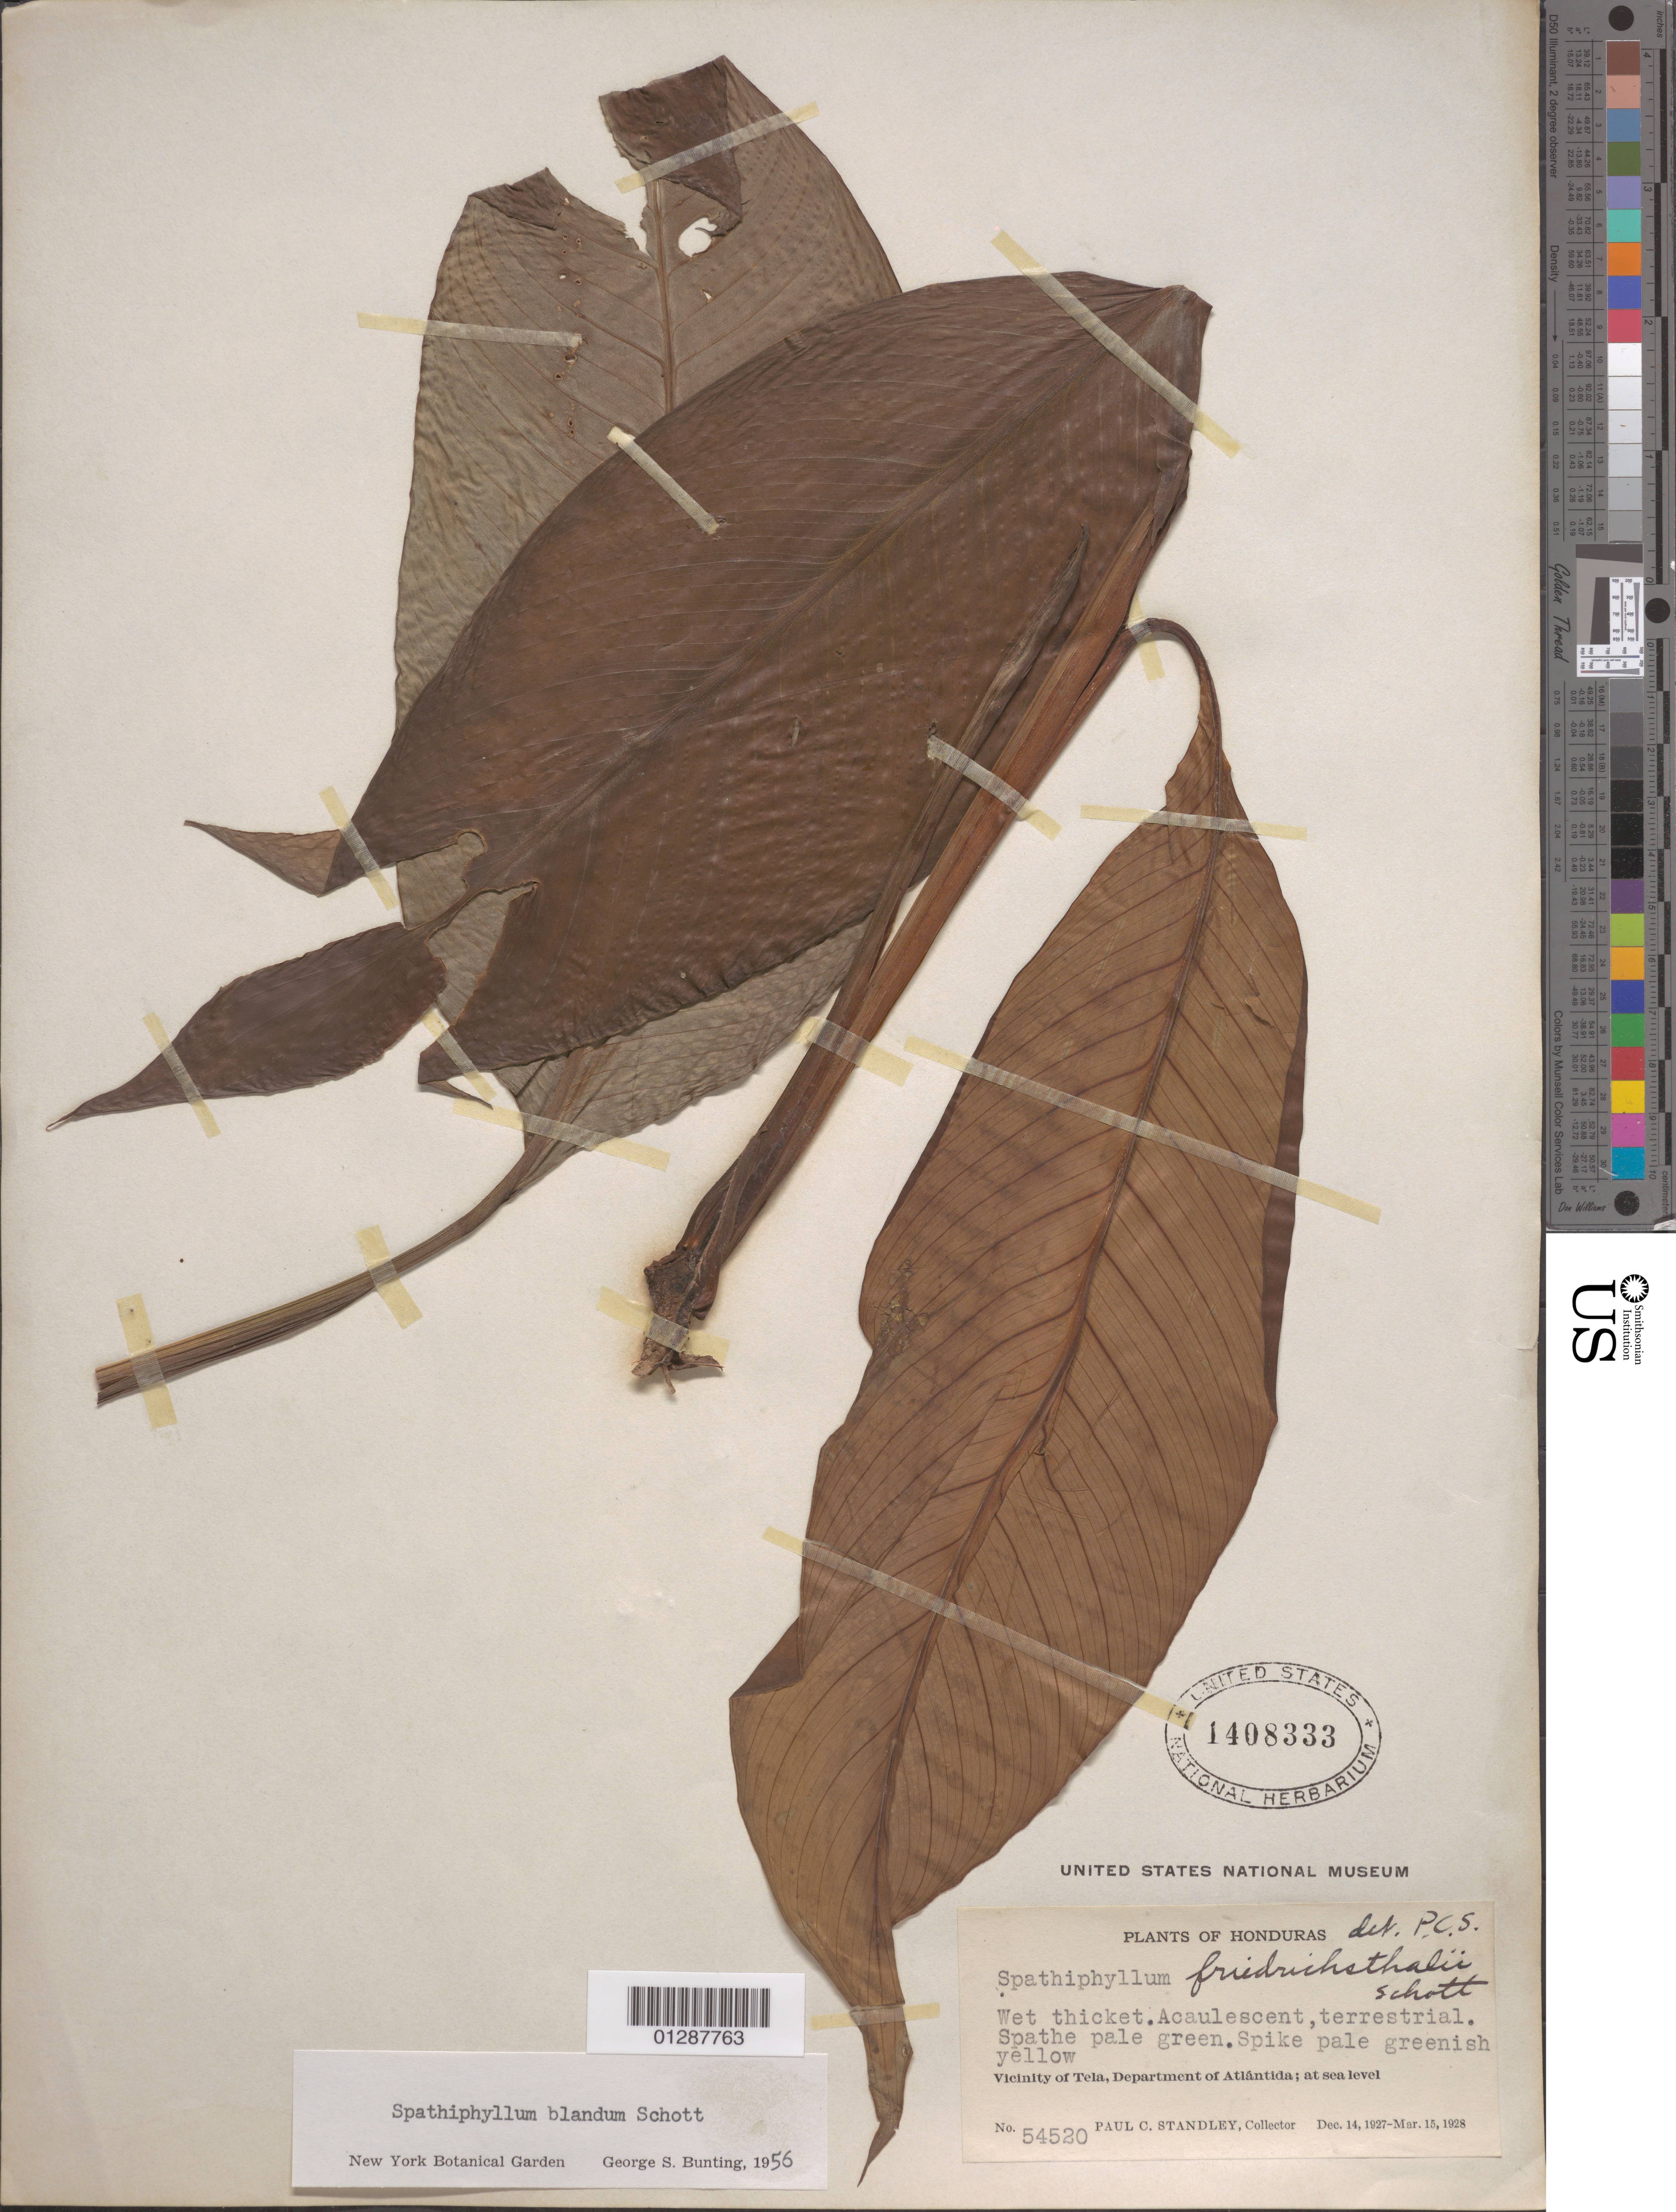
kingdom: Plantae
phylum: Tracheophyta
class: Liliopsida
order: Alismatales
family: Araceae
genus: Spathiphyllum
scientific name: Spathiphyllum blandum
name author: Schott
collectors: P. C. Standley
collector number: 54520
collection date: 1927-12-14/1928-03-15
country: Honduras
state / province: Atlantida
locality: Vicinity of Tela, Department of Atlántida.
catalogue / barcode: US 1408333